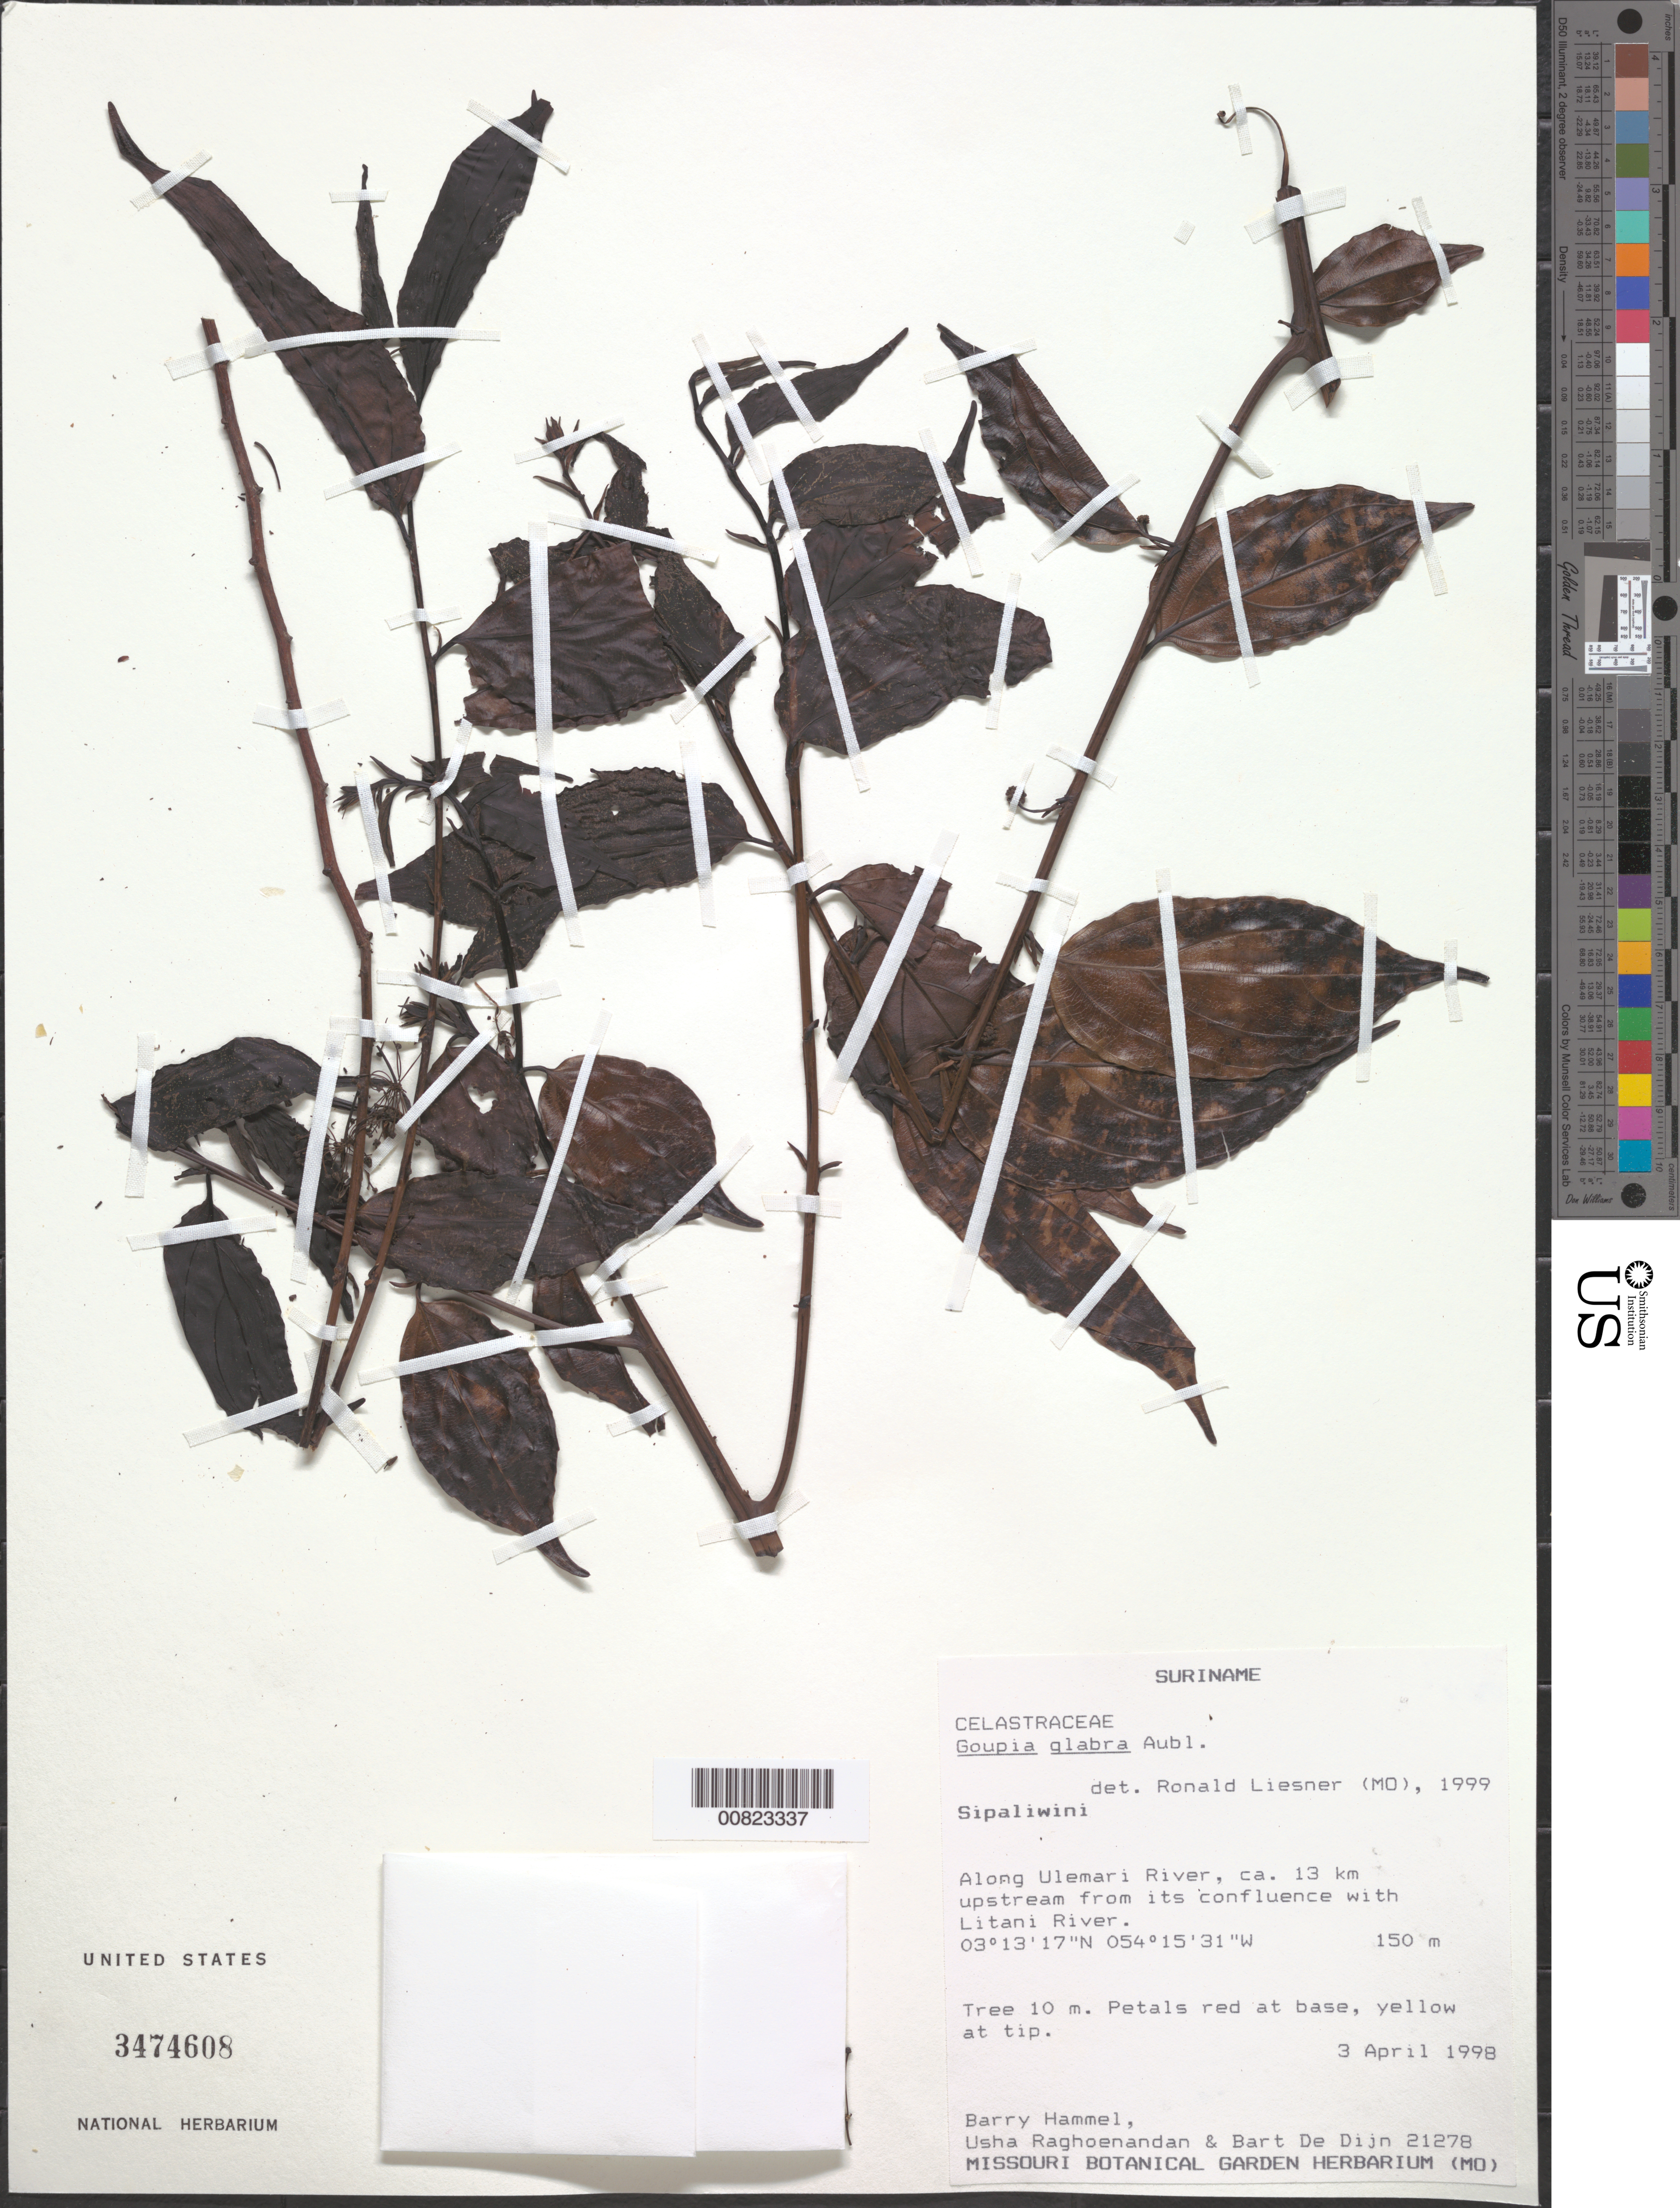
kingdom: Plantae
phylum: Tracheophyta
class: Magnoliopsida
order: Malpighiales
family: Goupiaceae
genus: Goupia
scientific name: Goupia glabra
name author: Aubl.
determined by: Liesner, R. L.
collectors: B. Hammel, U. Raghoenandan & B. de Dijn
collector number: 21278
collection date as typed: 3-Apr-98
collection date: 1998-04-03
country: Suriname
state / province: Sipaliwini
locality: Ulemari R., 13 km upstream from confl. with Litani R.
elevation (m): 150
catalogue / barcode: US 3474608